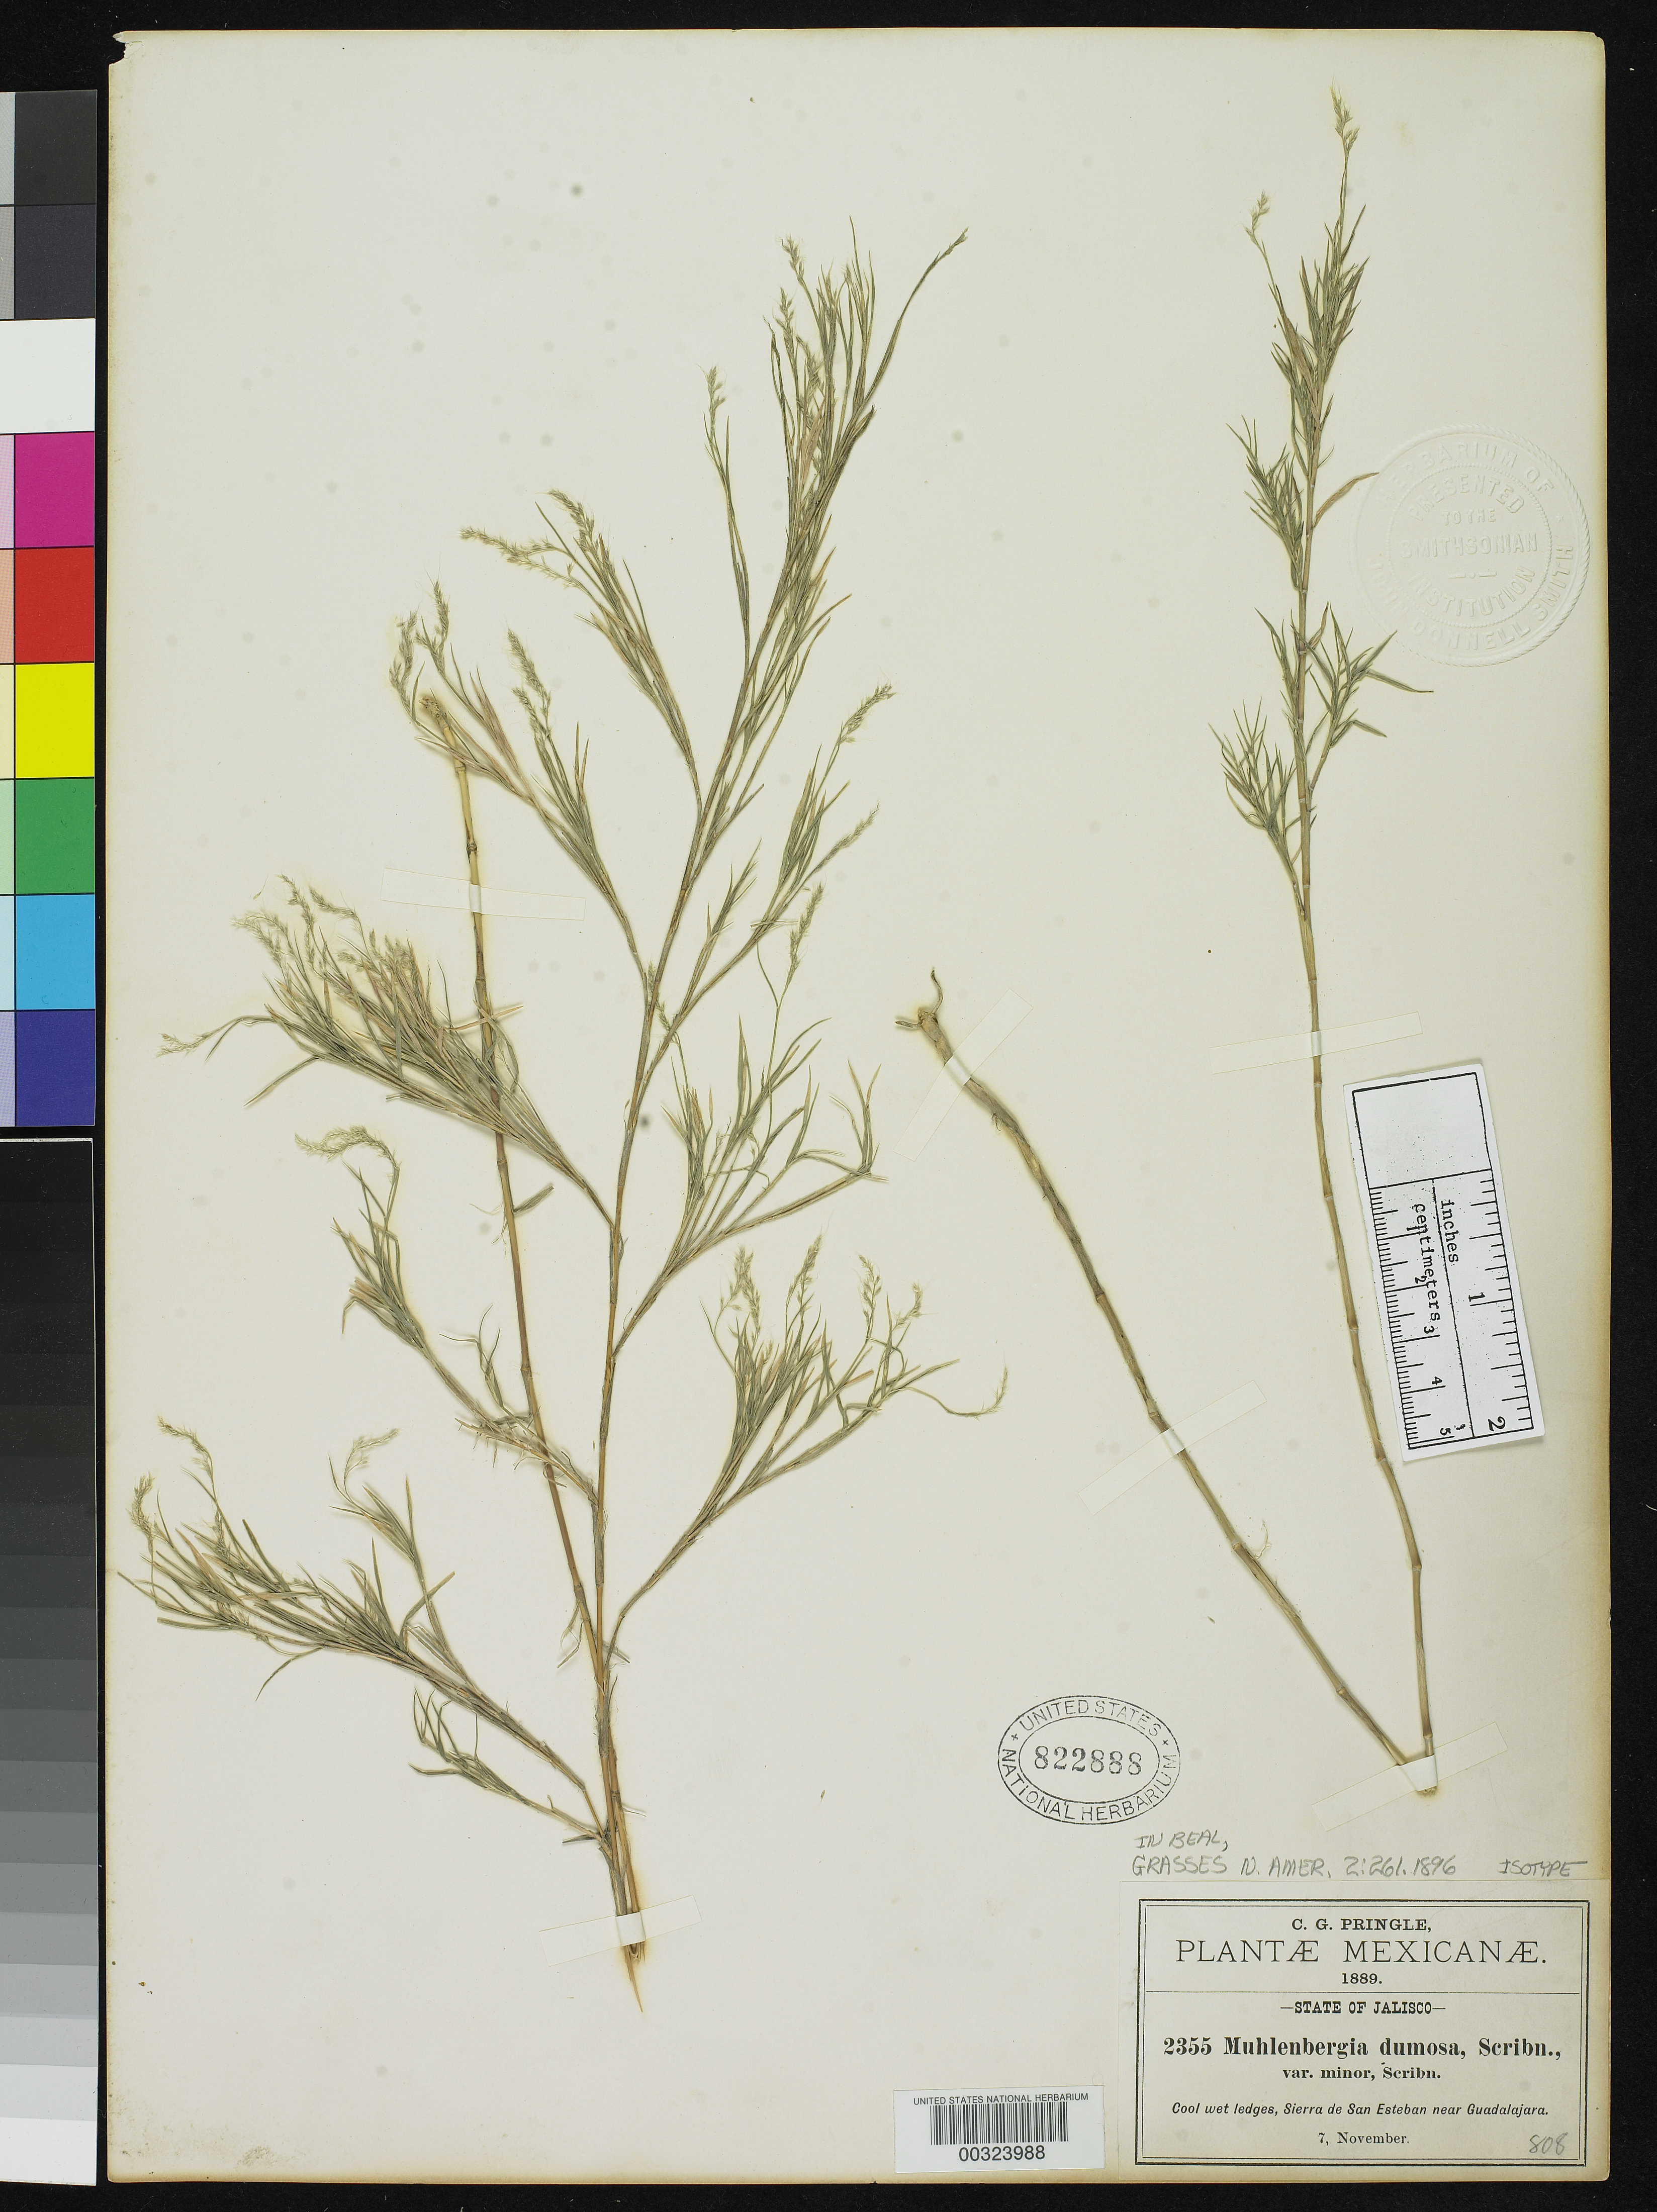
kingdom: Plantae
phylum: Tracheophyta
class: Liliopsida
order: Poales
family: Poaceae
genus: Muhlenbergia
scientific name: Muhlenbergia dumosa var. minor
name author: Scribn. ex W.J. Beal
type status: Isotype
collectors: C. G. Pringle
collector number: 2355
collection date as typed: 07 Nov 1889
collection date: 1889-11-07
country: Mexico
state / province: Jalisco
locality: Sierra de San Esteban near Guadalajara.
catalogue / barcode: US 822888